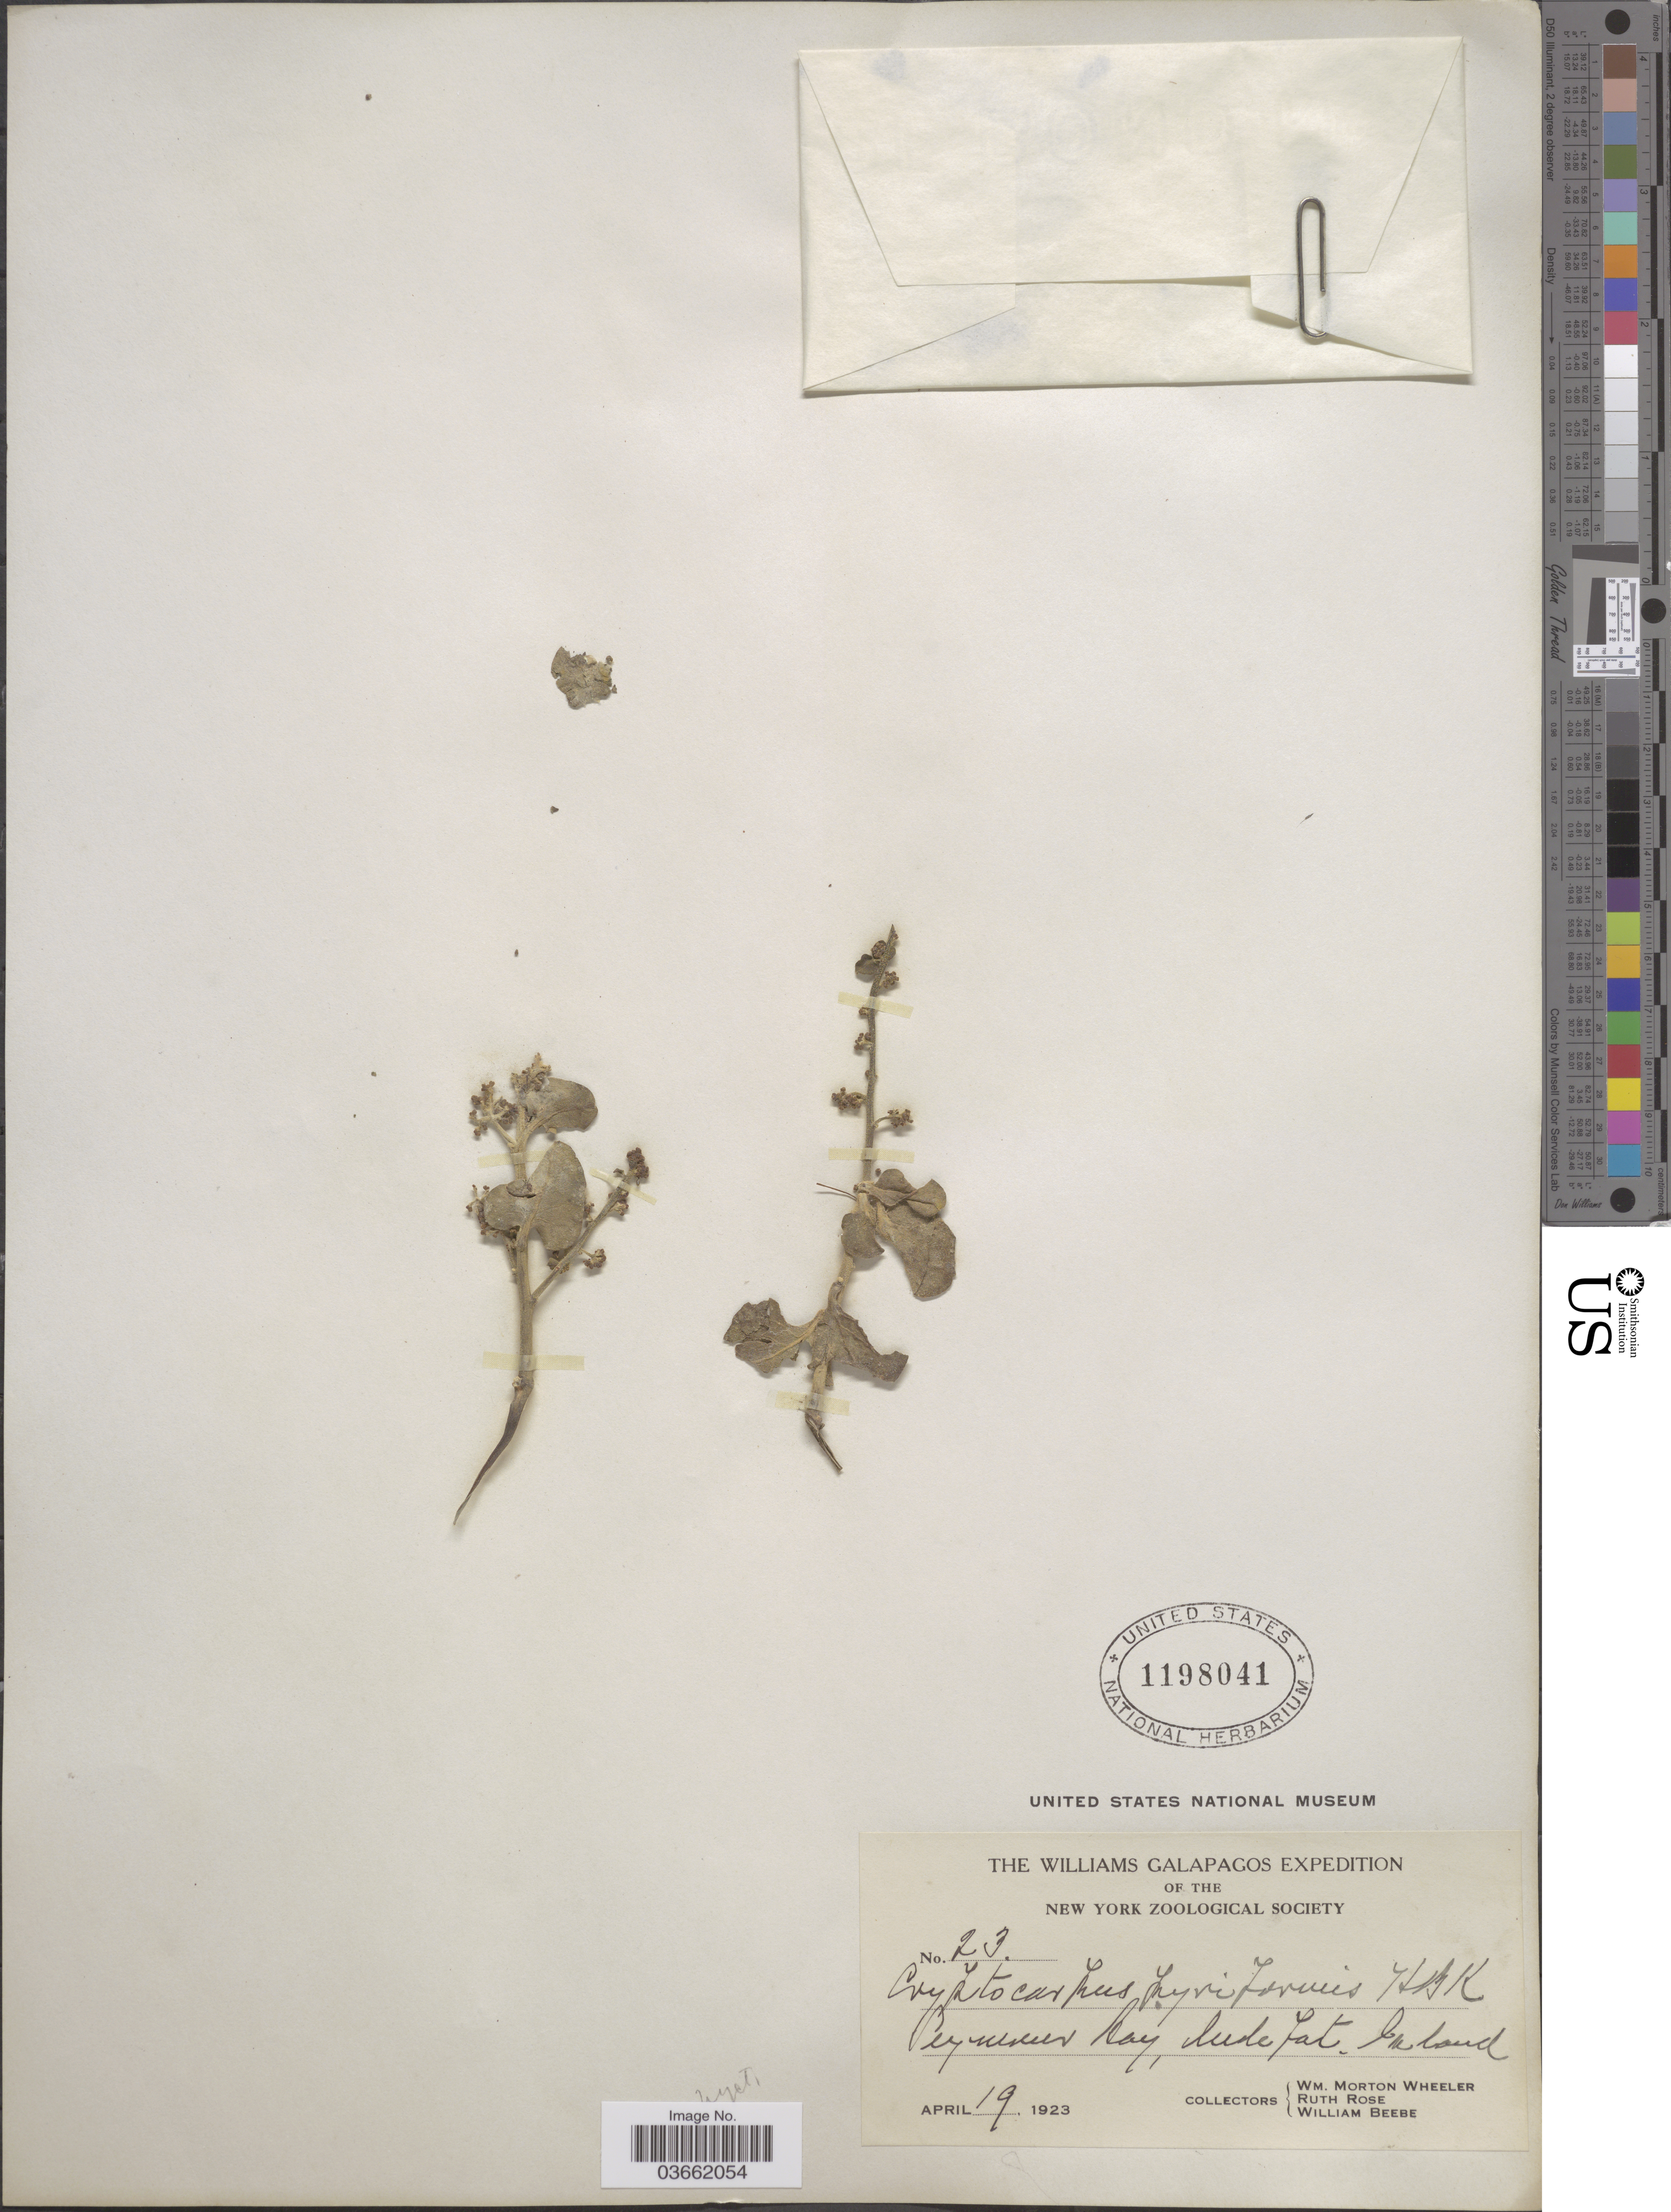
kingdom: Plantae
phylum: Tracheophyta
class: Magnoliopsida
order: Caryophyllales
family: Nyctaginaceae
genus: Cryptocarpus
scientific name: Cryptocarpus pyriformis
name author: Kunth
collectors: W. Wheeler, R. Rose & W. Beebe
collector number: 23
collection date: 1923-04-19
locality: Between [interpreted] Bay [interpreted], lude [interpreted] fat [interpreted]. In land.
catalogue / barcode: US 1198041